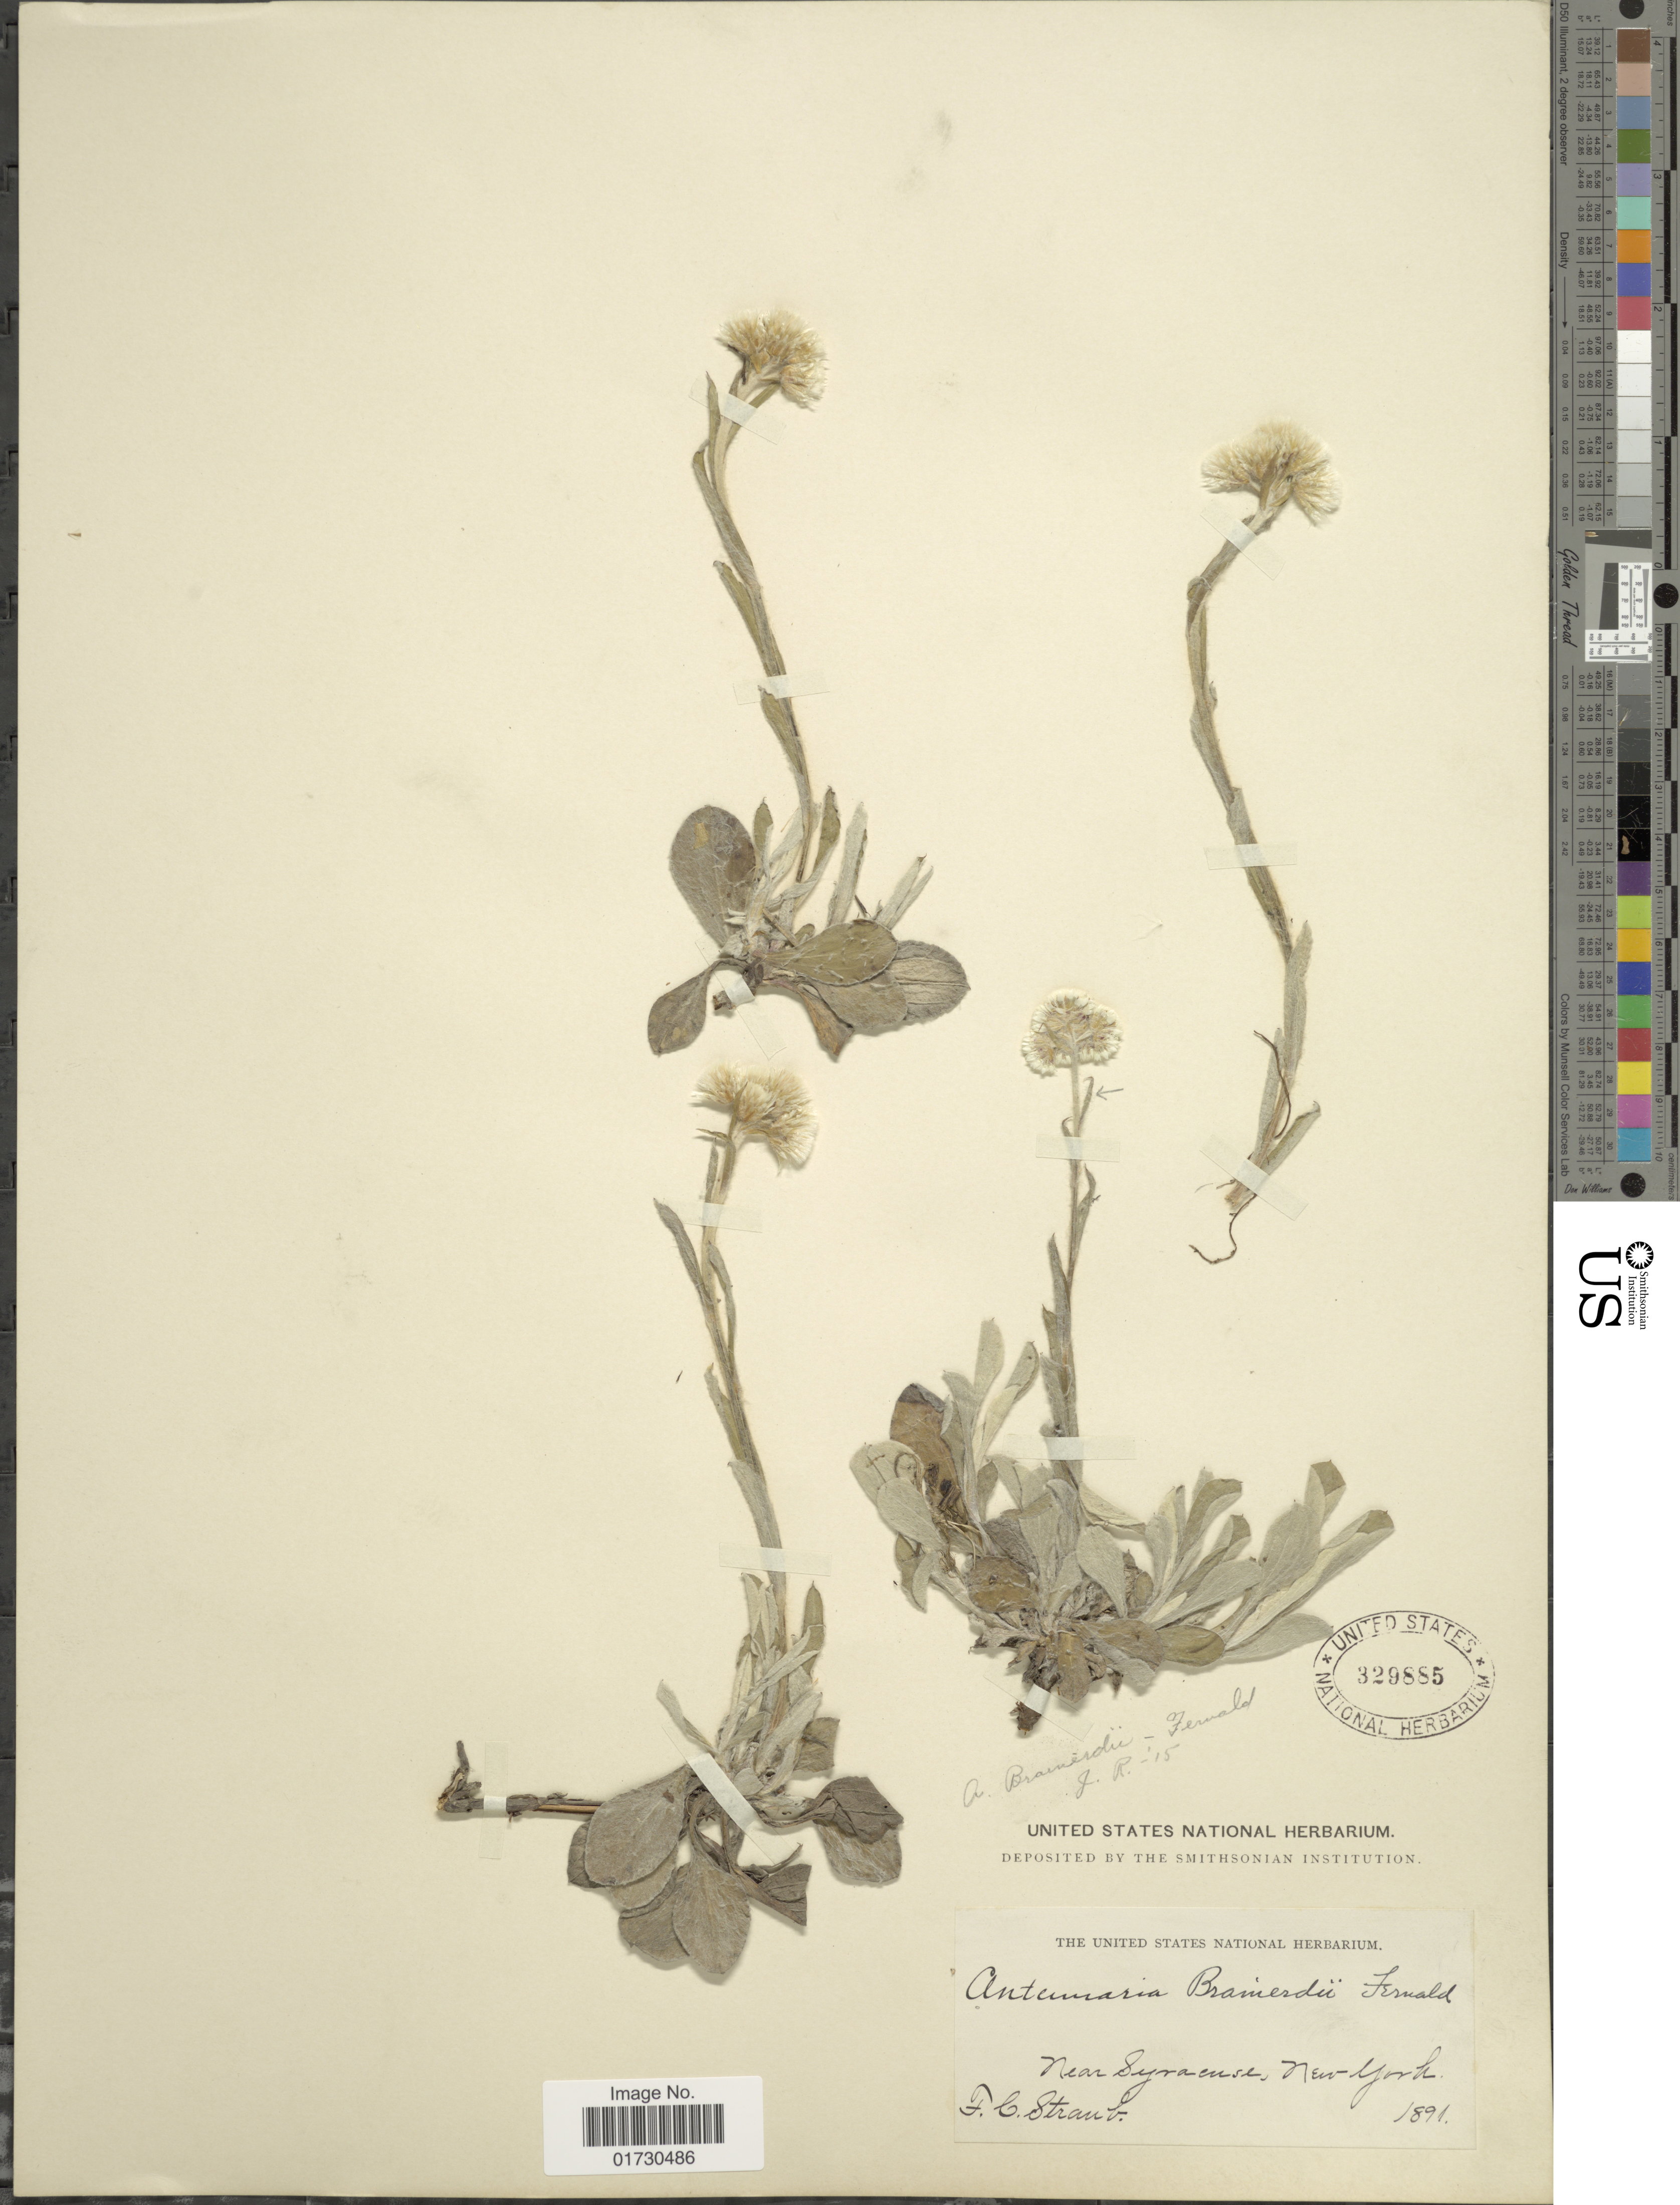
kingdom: Plantae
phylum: Tracheophyta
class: Magnoliopsida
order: Asterales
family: Asteraceae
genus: Antennaria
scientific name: Antennaria brainerdii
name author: Fernald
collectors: F. Straub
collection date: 1891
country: United States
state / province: New York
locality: Near Syracuse, New York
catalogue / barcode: US 329885